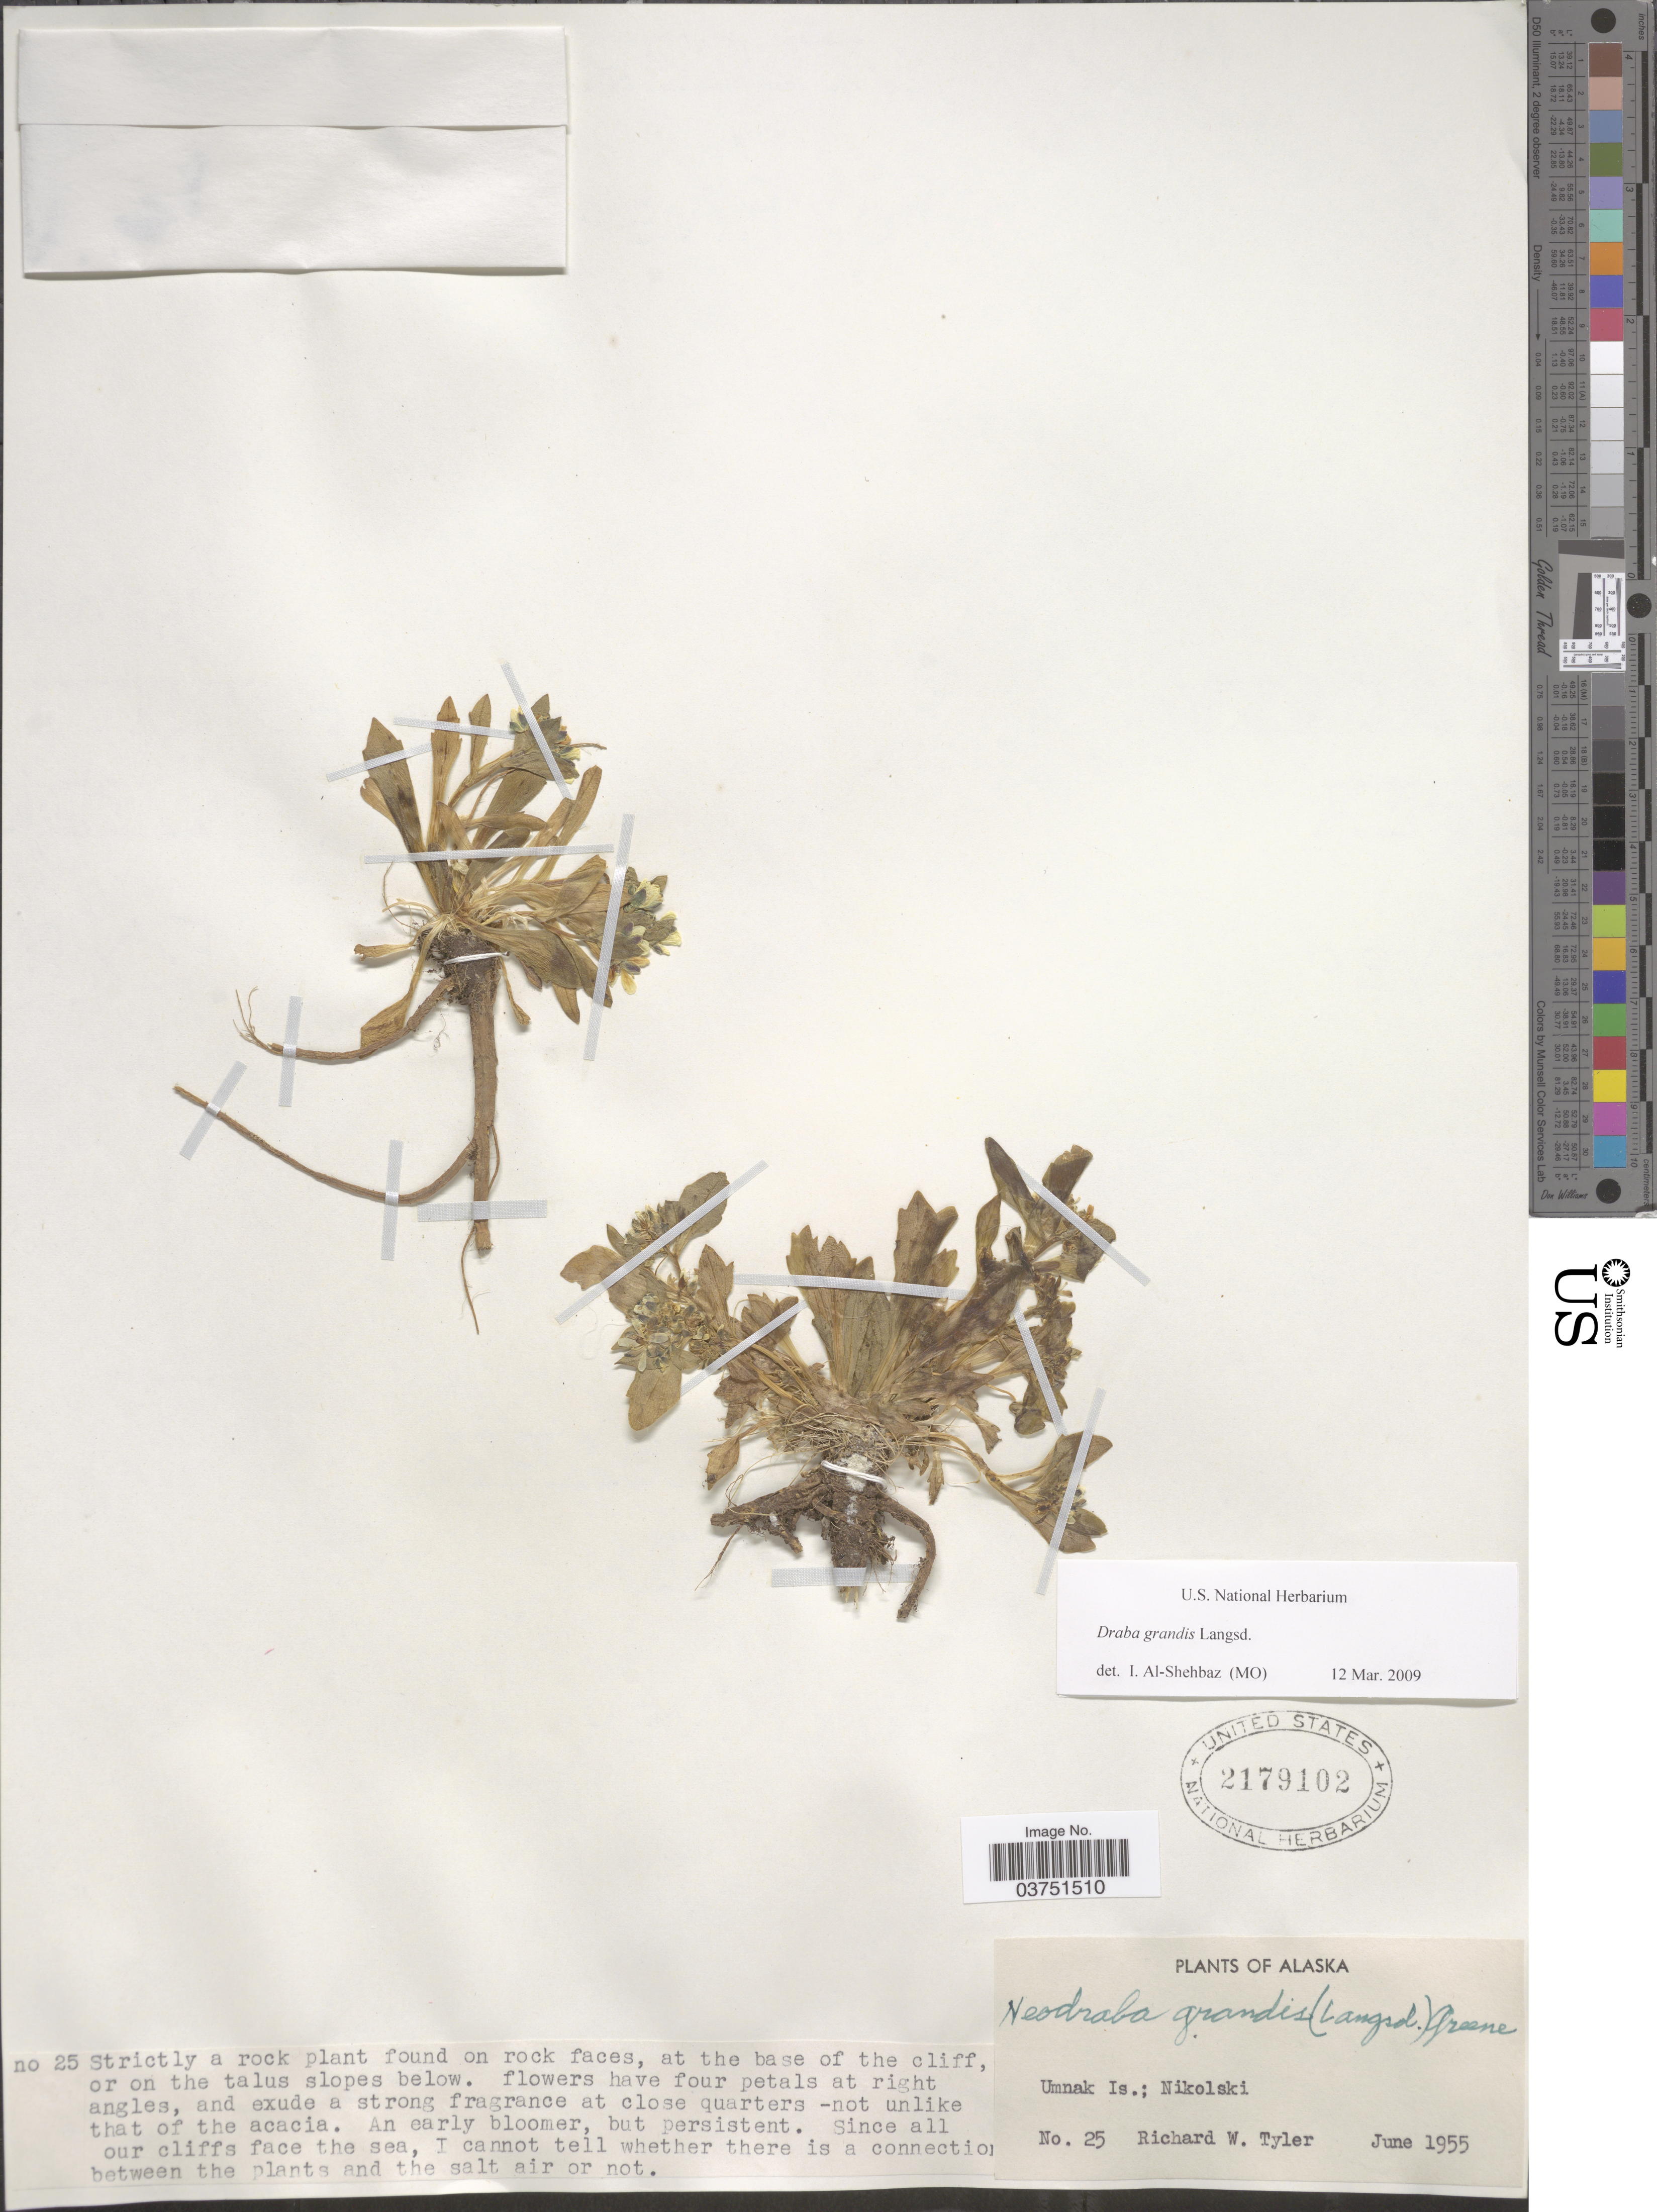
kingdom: Plantae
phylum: Tracheophyta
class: Magnoliopsida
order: Brassicales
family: Brassicaceae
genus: Draba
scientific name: Draba grandis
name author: Langsd. ex DC.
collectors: R. Tyler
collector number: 25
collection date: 1955-06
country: United States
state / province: Alaska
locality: Umnak Is.; Nikolski.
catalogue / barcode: US 2179102